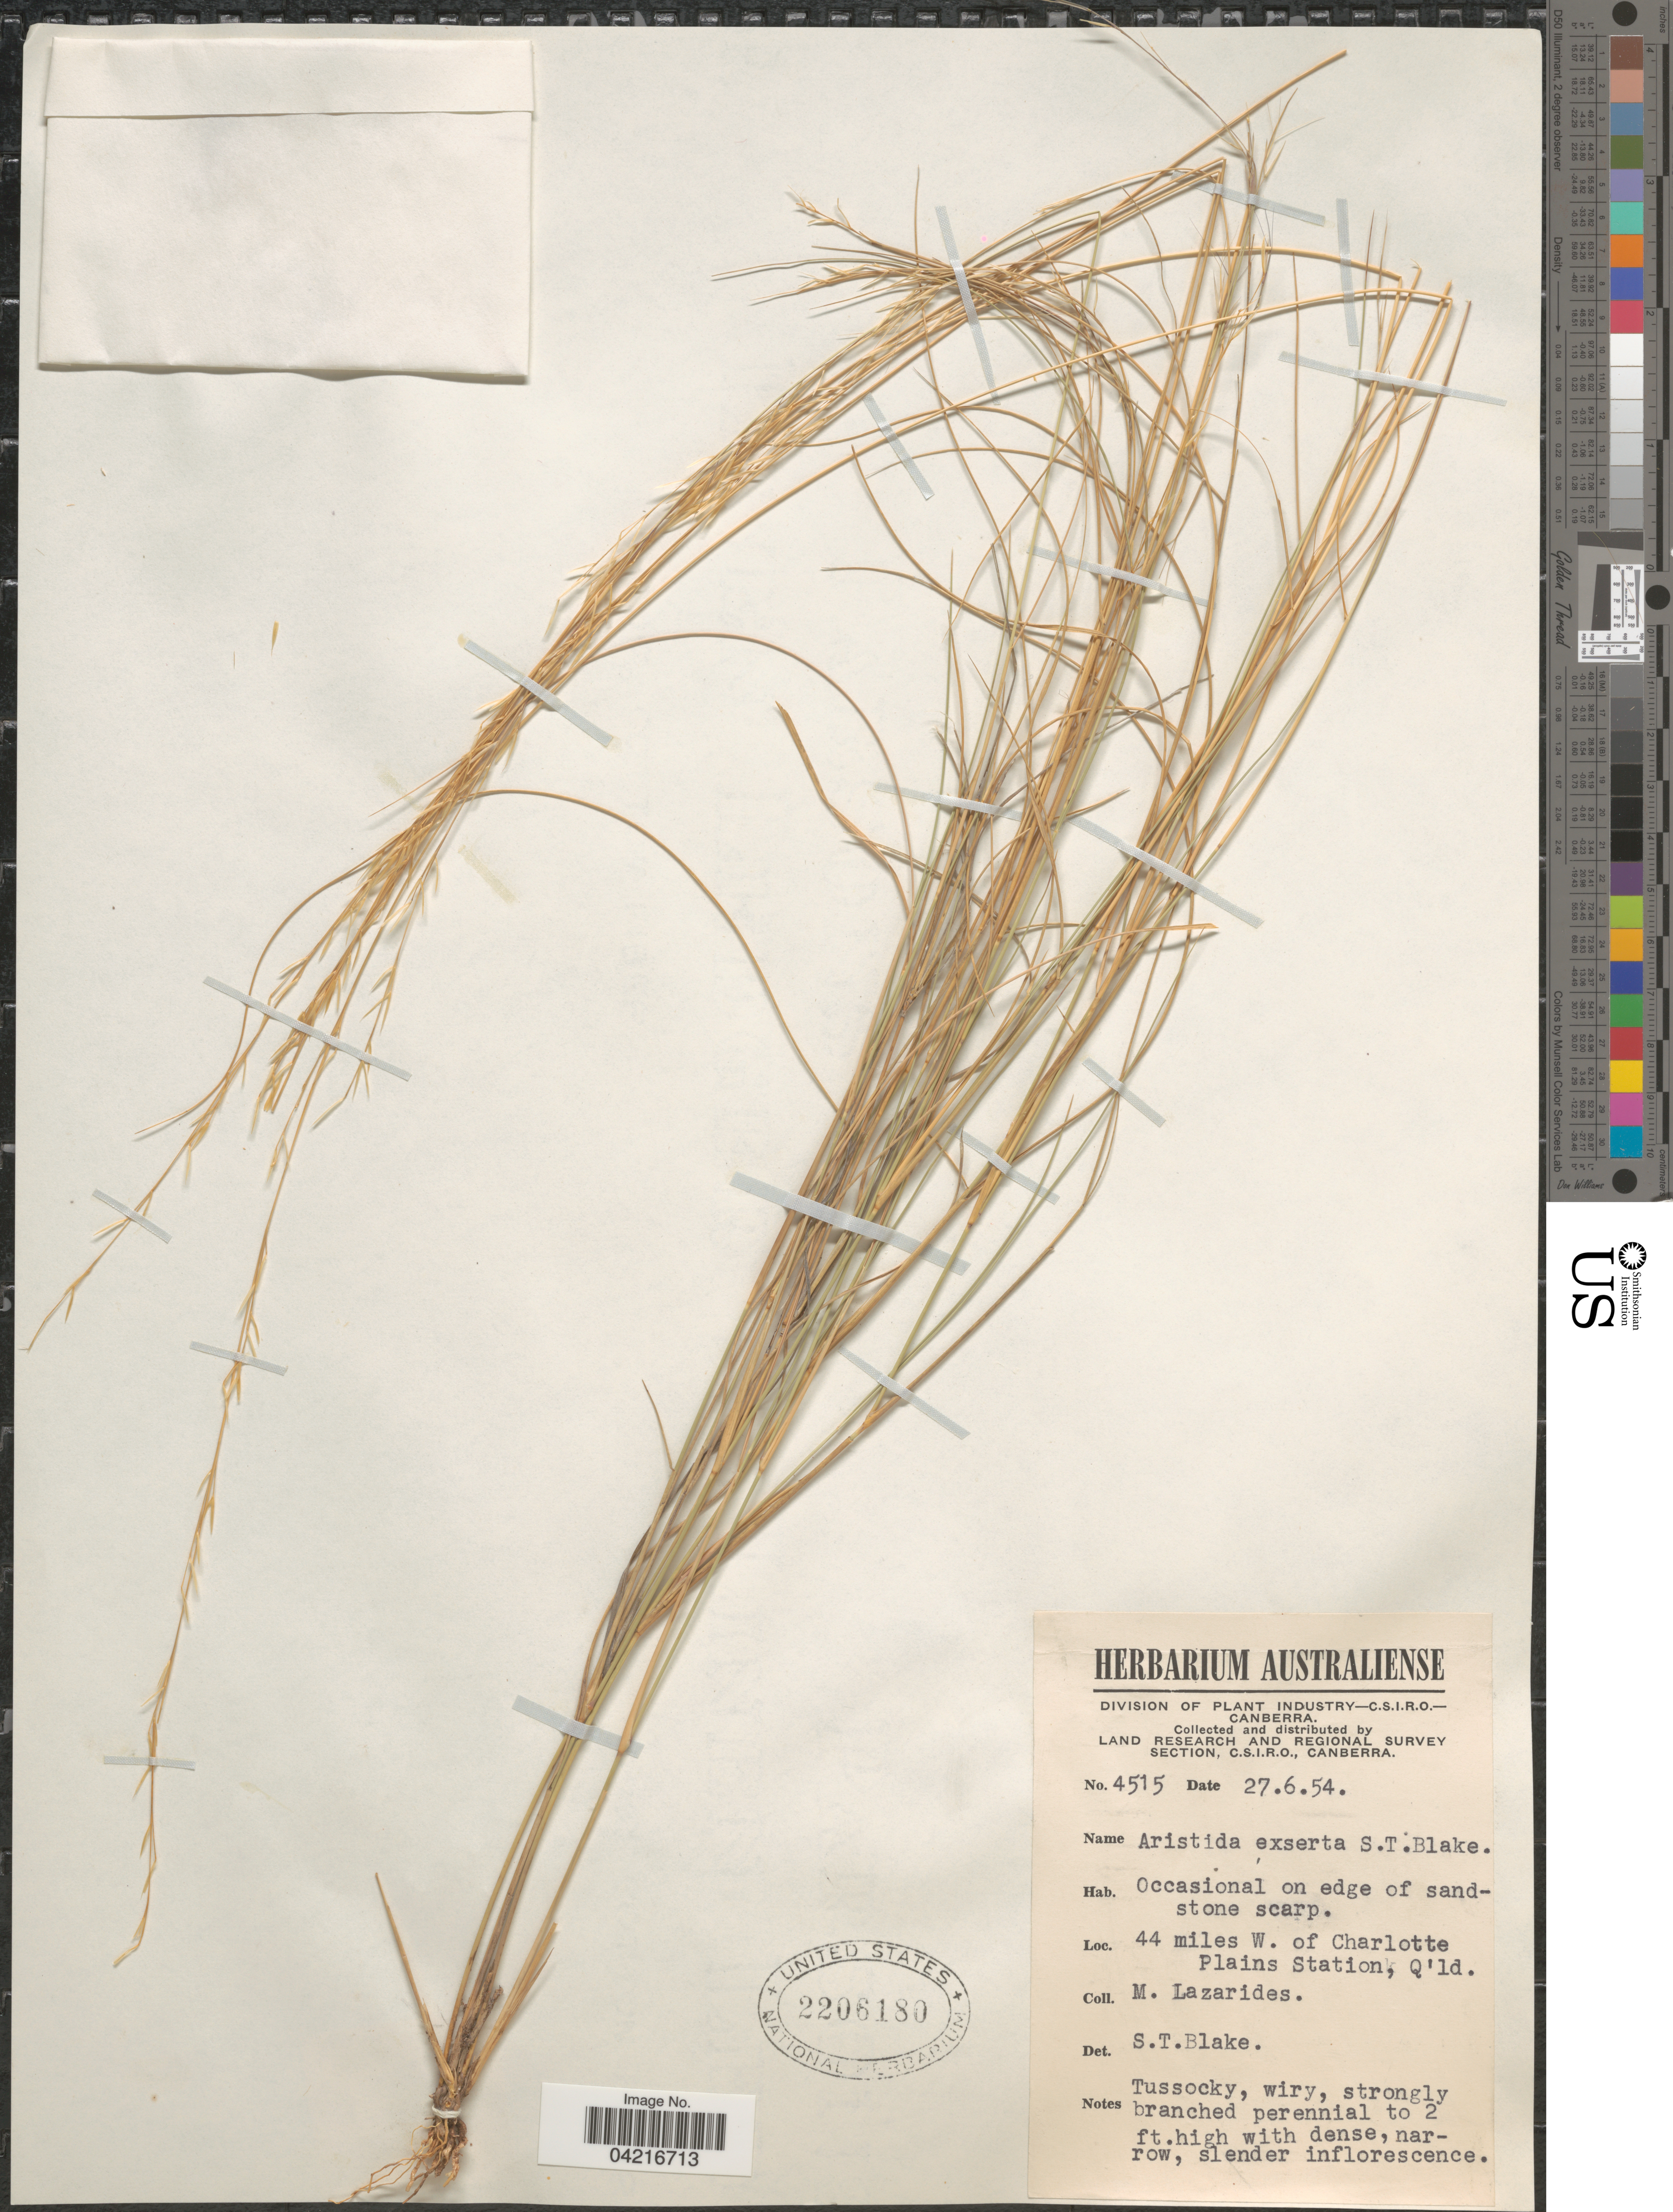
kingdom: Plantae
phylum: Tracheophyta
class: Liliopsida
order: Poales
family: Poaceae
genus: Aristida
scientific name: Aristida exserta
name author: S.T. Blake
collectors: M. Lazarides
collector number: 4515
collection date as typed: Transcribed d/m/y: 27/6/54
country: Australia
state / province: Queensland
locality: Land Research and Regional Survey Section, C.S.I.R.O. 44 miles W. of Charlotte Plains Station, Q'ld.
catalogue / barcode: US 2206180